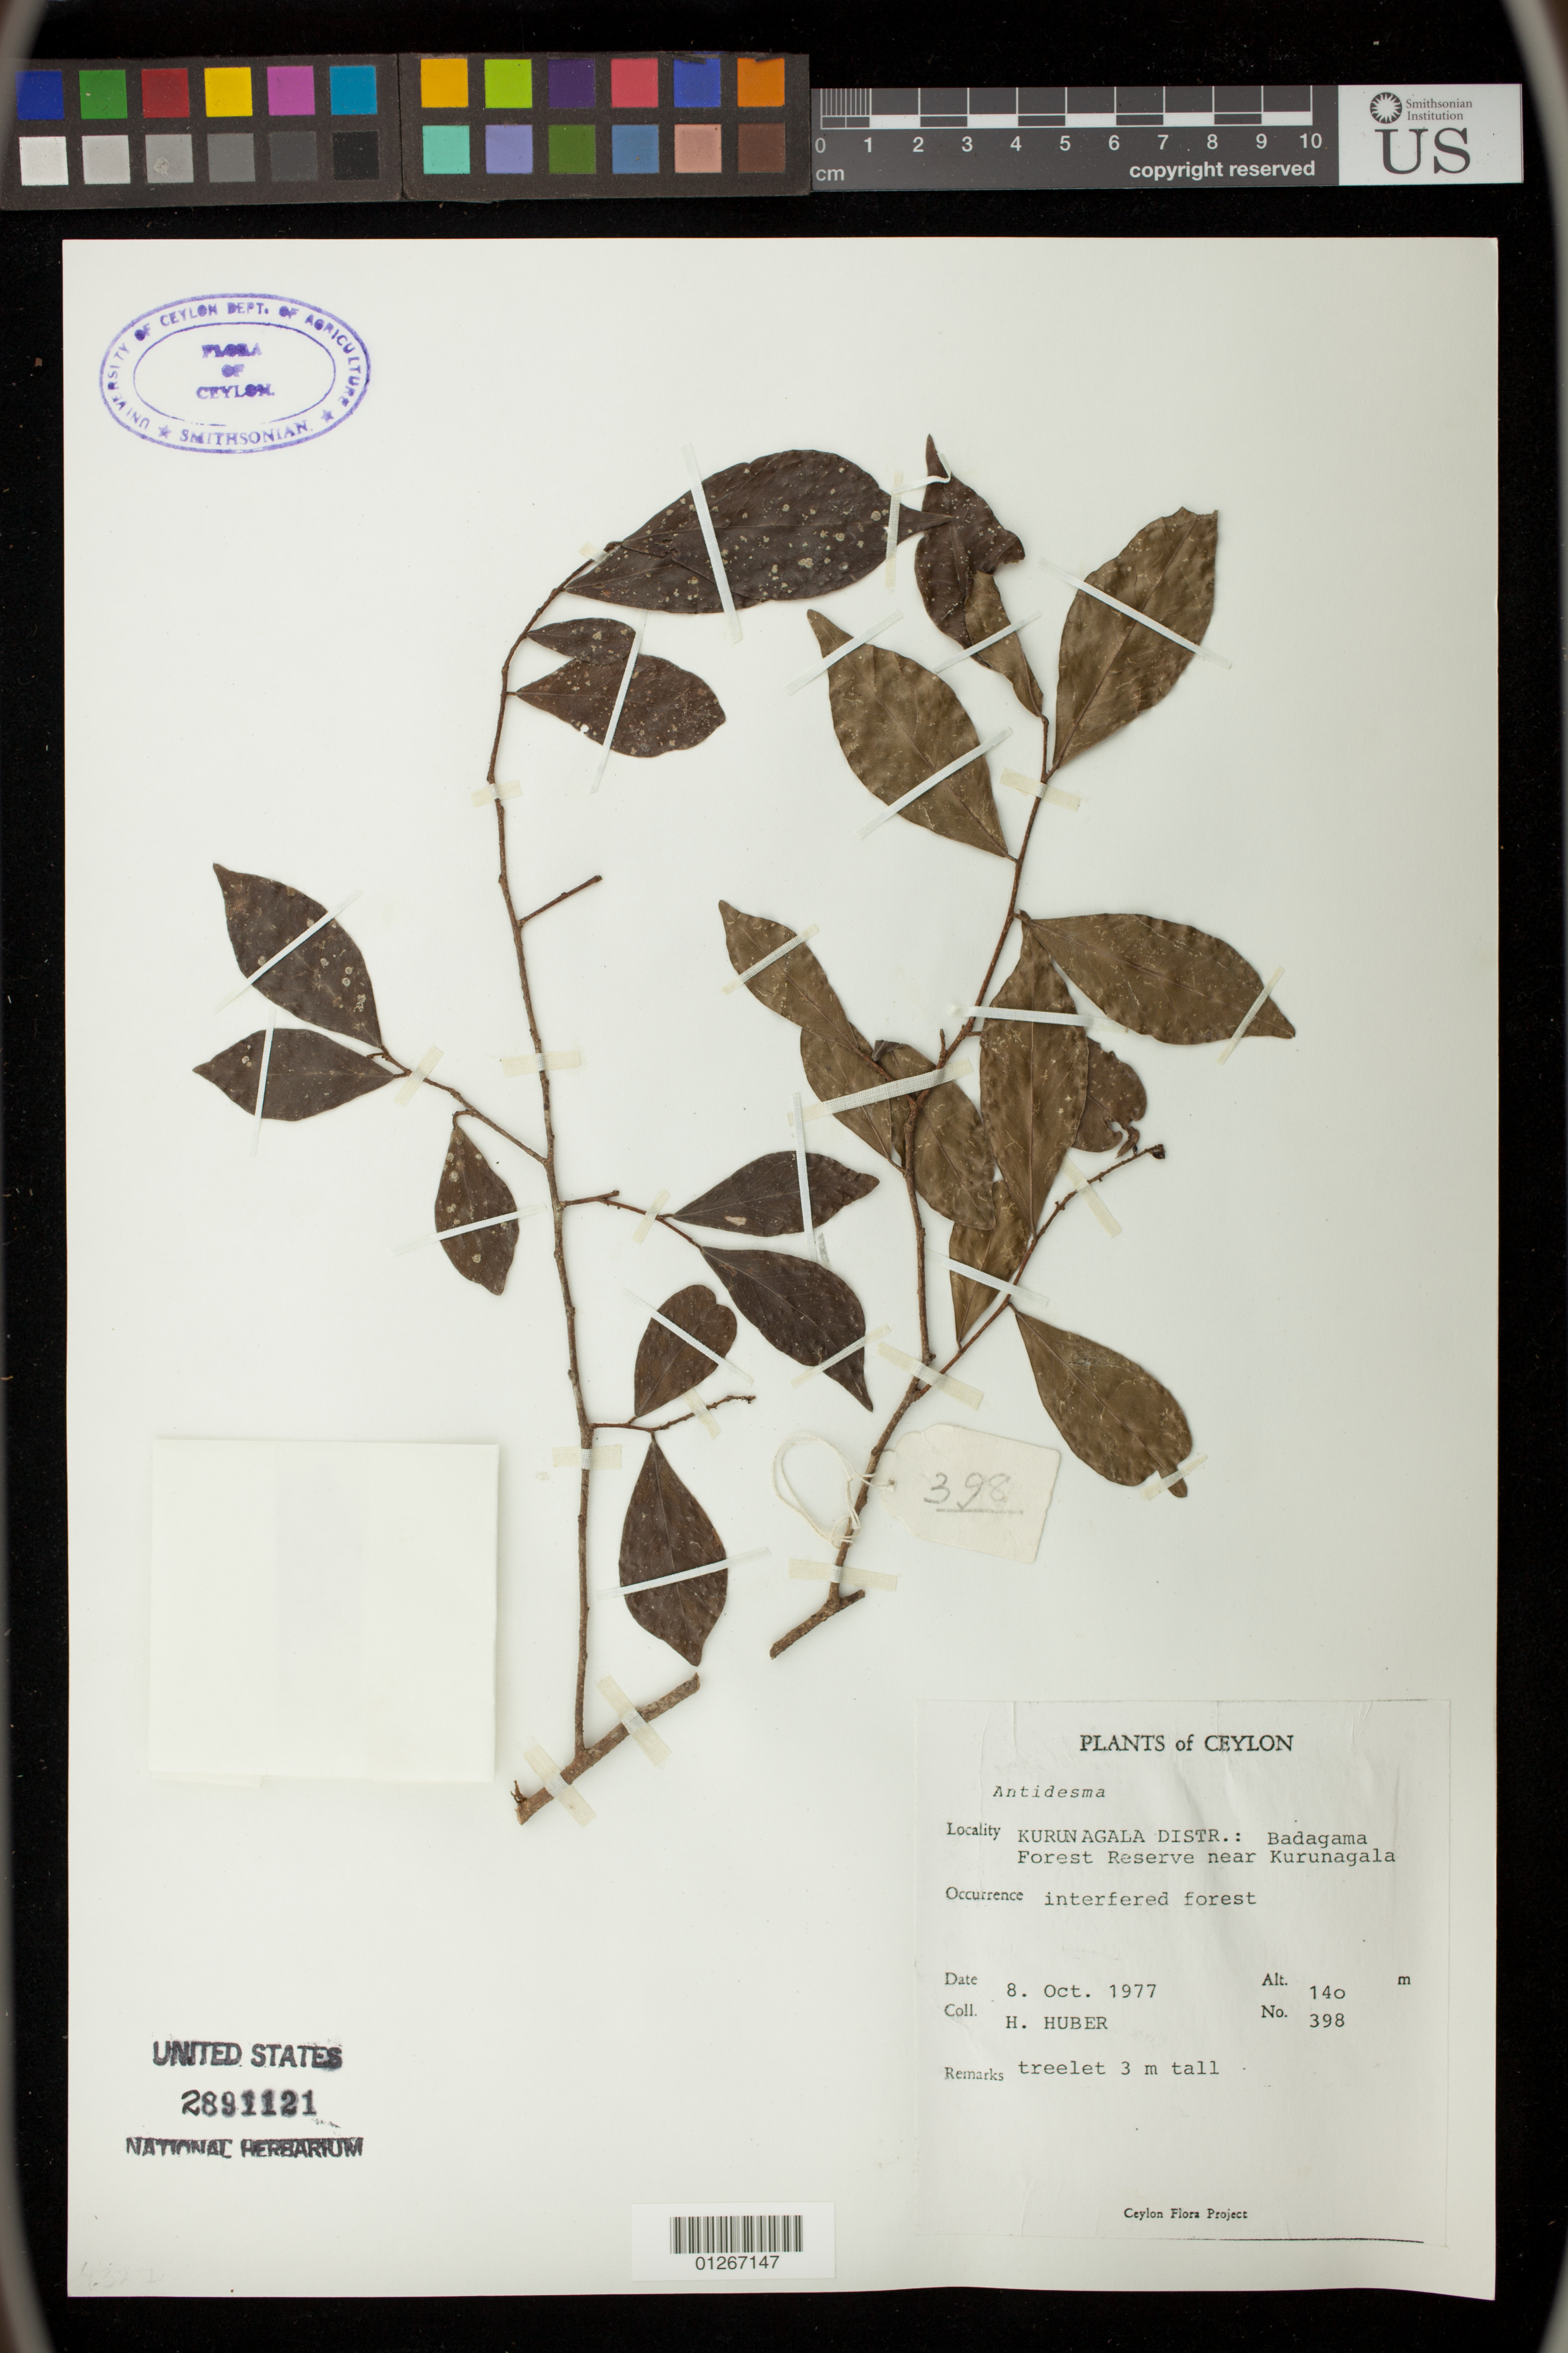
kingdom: Plantae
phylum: Tracheophyta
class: Magnoliopsida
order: Malpighiales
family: Phyllanthaceae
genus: Antidesma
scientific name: Antidesma sp.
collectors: H. Huber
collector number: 398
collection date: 1977-10-08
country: Sri Lanka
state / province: North Western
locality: Kurunagala Distr.: Badagama Forest Reserve near Kurunagala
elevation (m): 140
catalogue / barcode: US 2891121